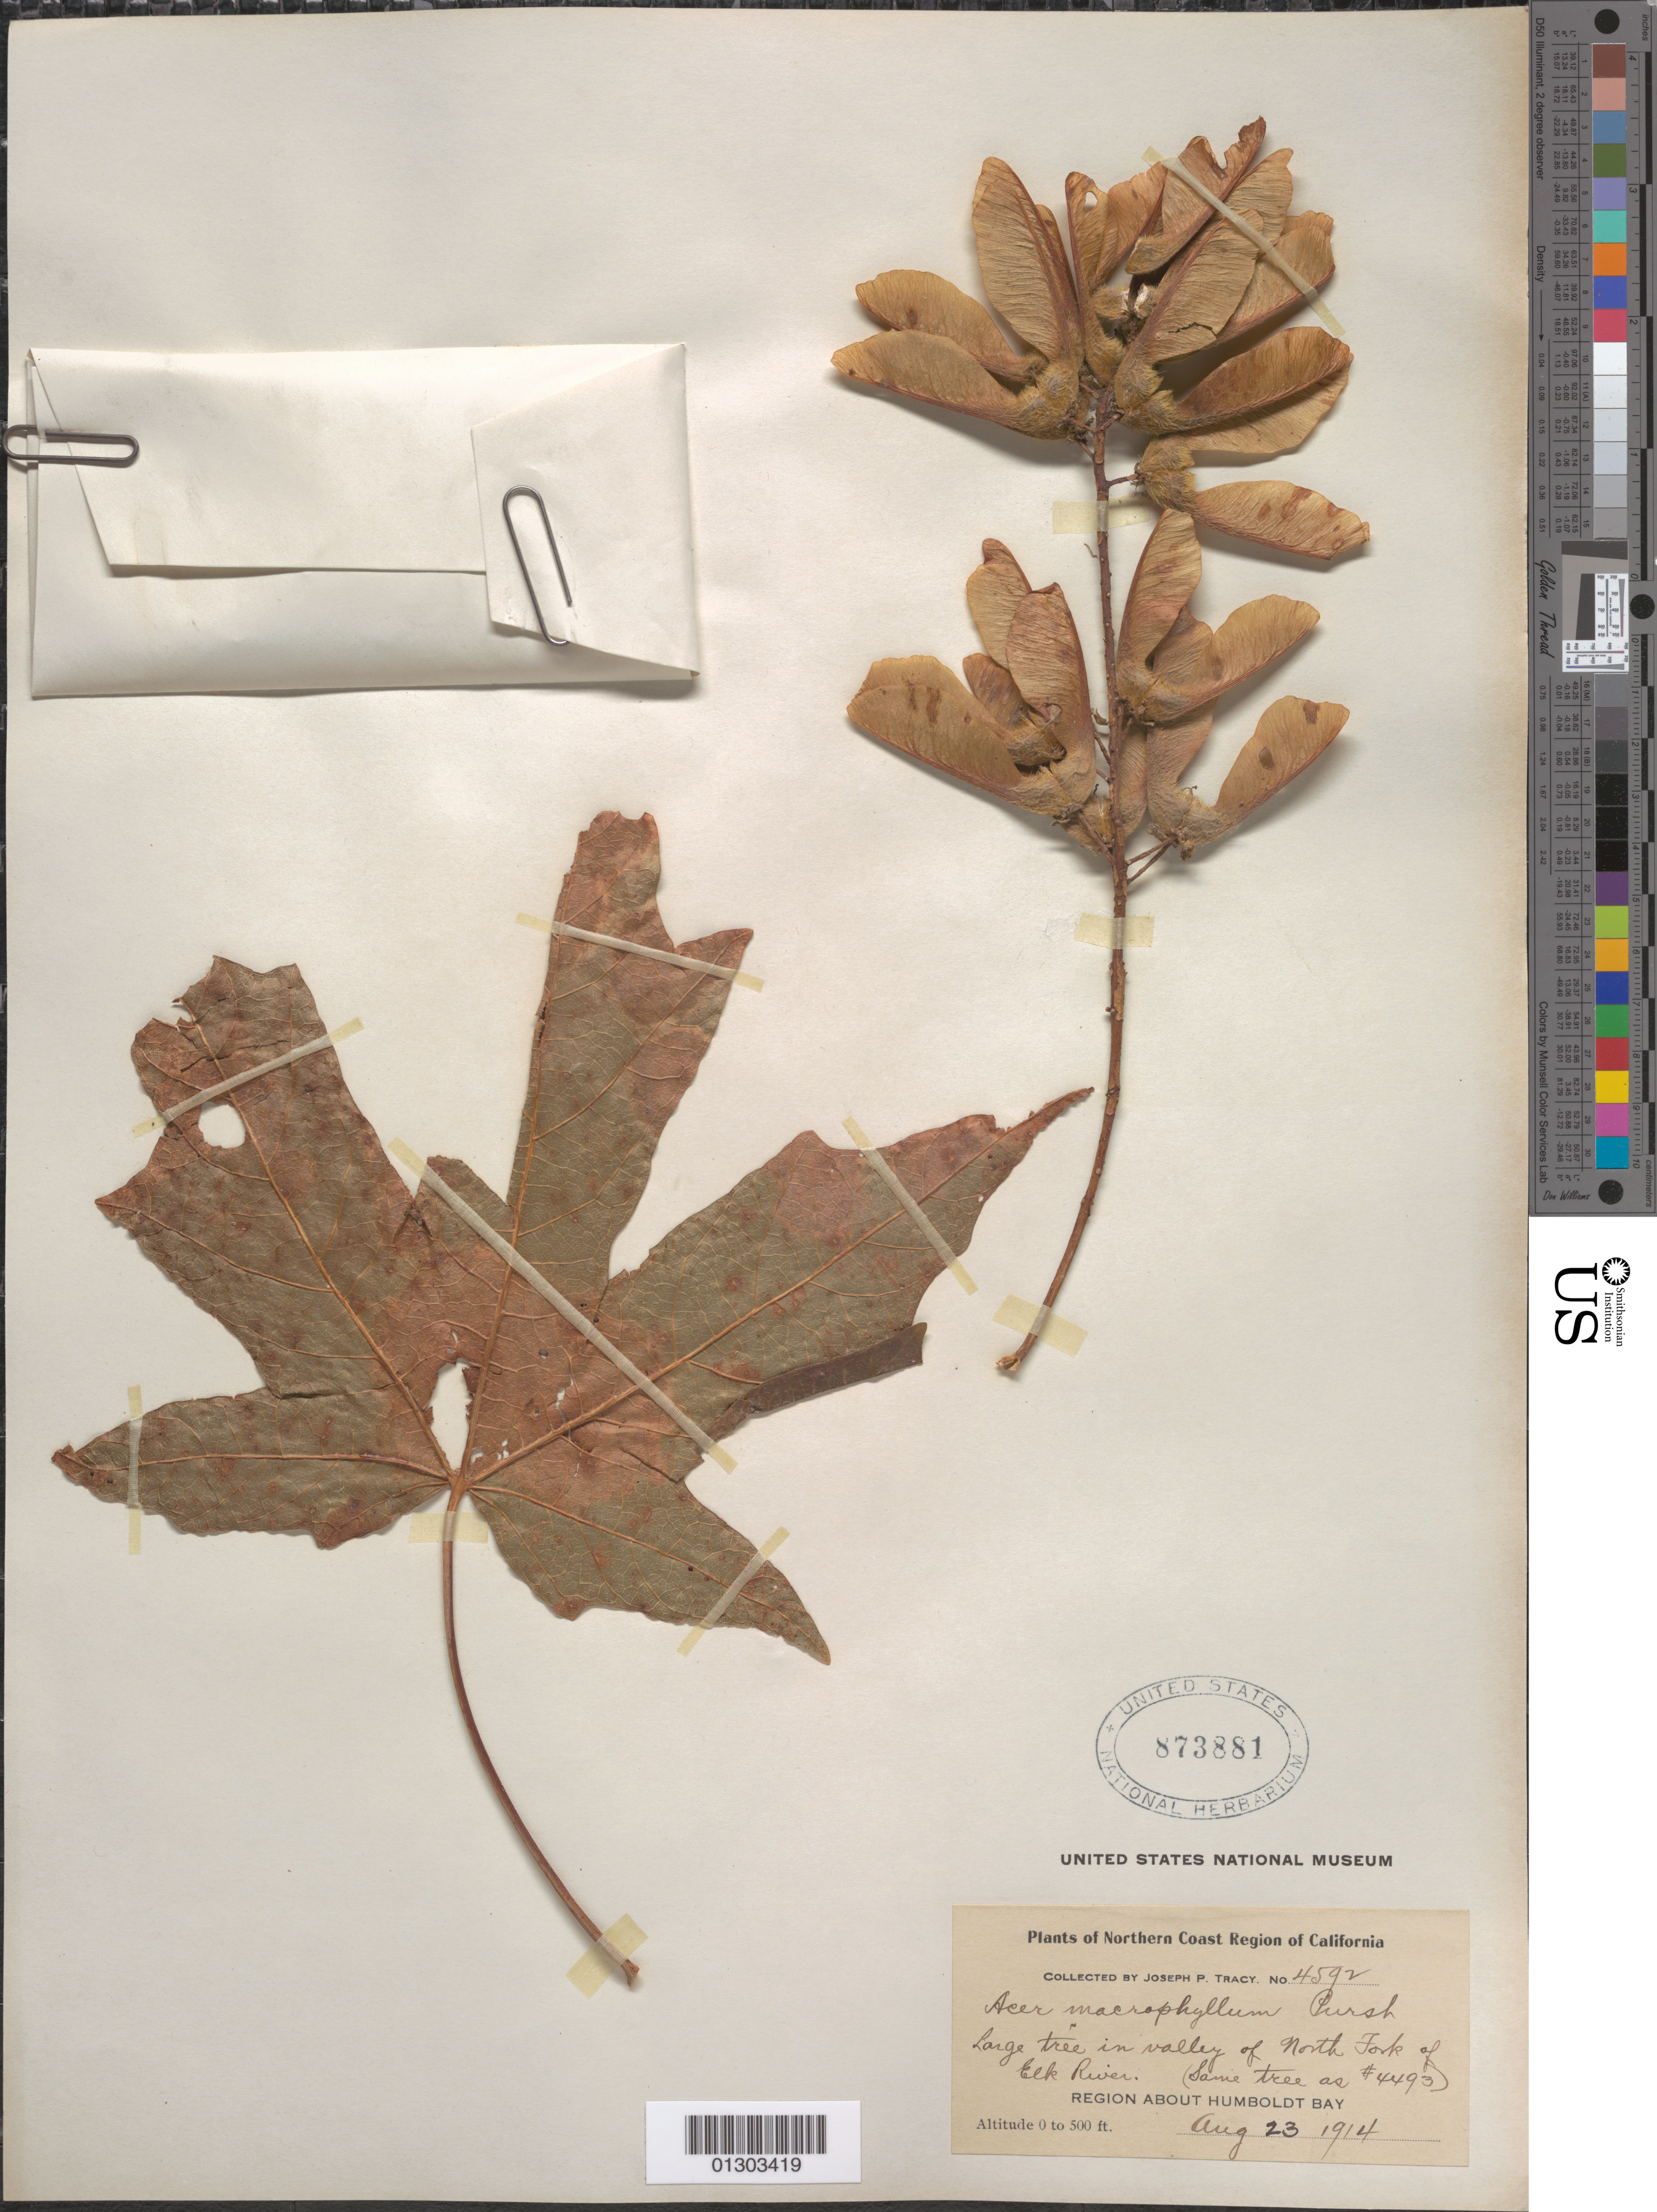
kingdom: Plantae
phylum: Tracheophyta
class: Magnoliopsida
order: Sapindales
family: Sapindaceae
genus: Acer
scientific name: Acer macrophyllum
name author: Pursh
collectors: J. Tracy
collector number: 4592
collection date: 1914-08-23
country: United States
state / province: California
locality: Region about Humbolt Bay, North Fork of Elk River.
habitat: In valley.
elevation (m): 0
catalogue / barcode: US 873881